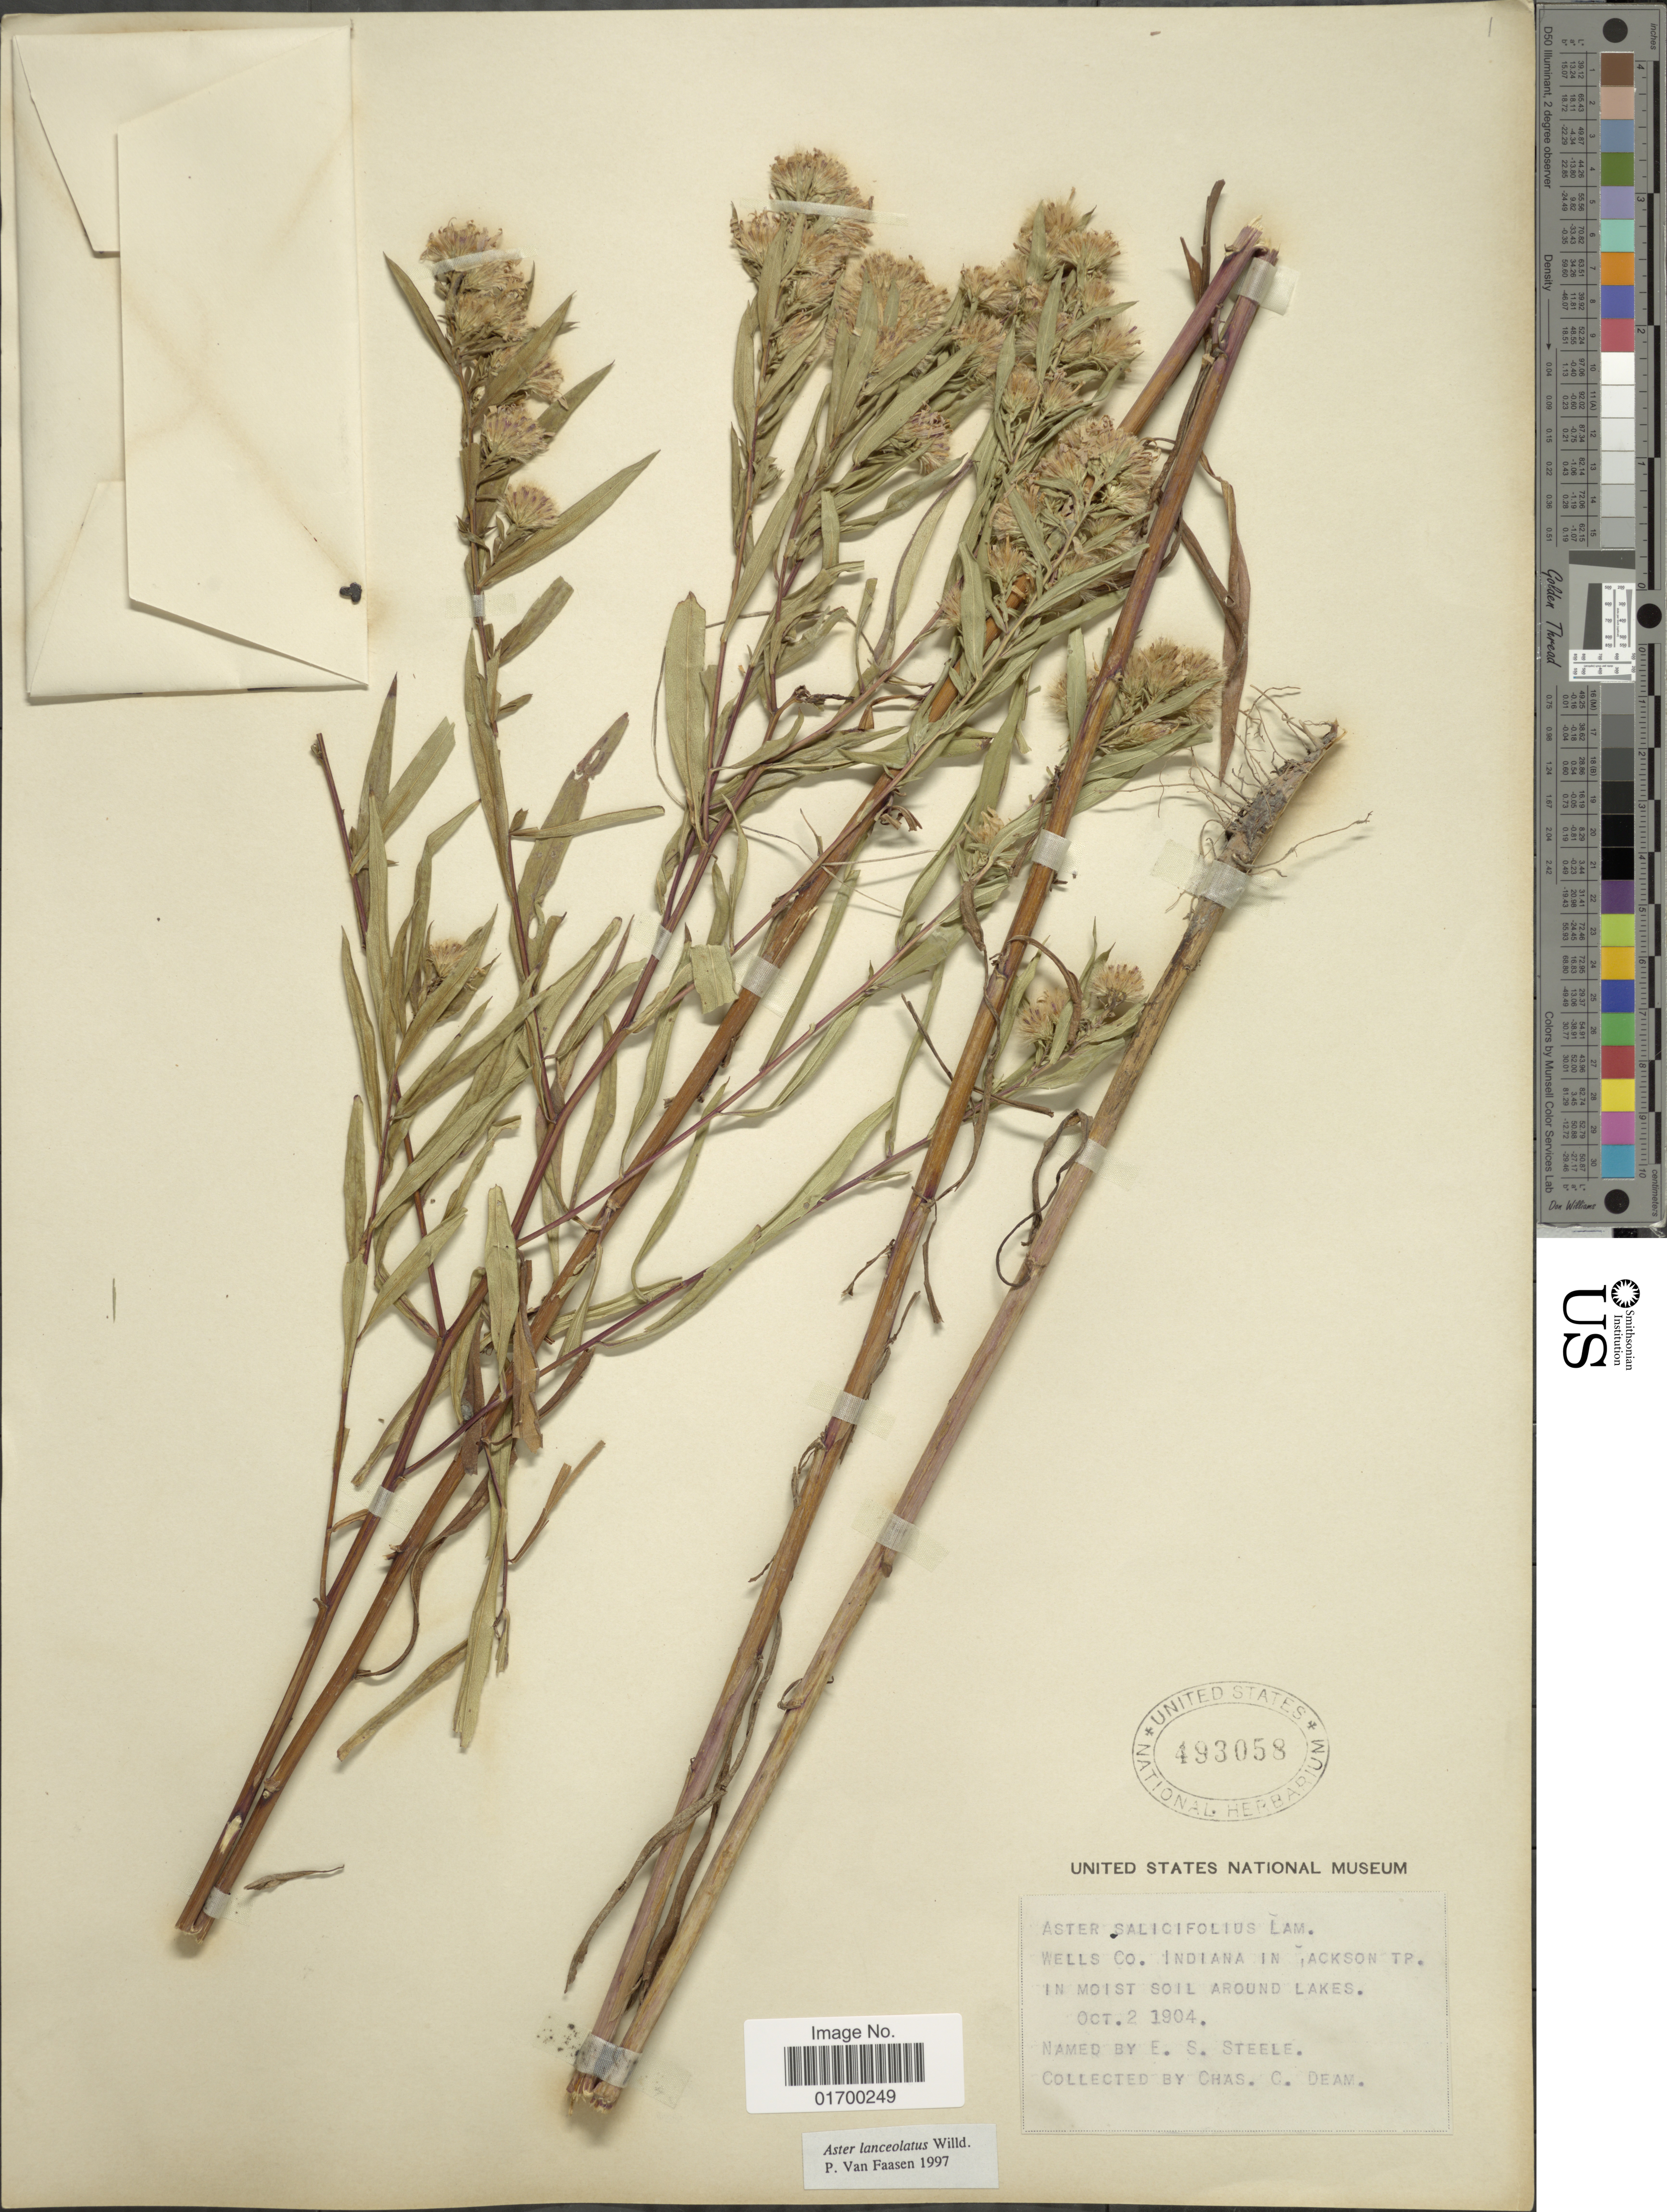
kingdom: Plantae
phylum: Tracheophyta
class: Magnoliopsida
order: Asterales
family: Asteraceae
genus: Symphyotrichum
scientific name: Symphyotrichum lanceolatum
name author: (Willd.) G.L. Nesom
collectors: C. C. Deam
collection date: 1904-10-02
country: United States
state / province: Indiana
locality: Wells Co., Ackson Twp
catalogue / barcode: US 493058